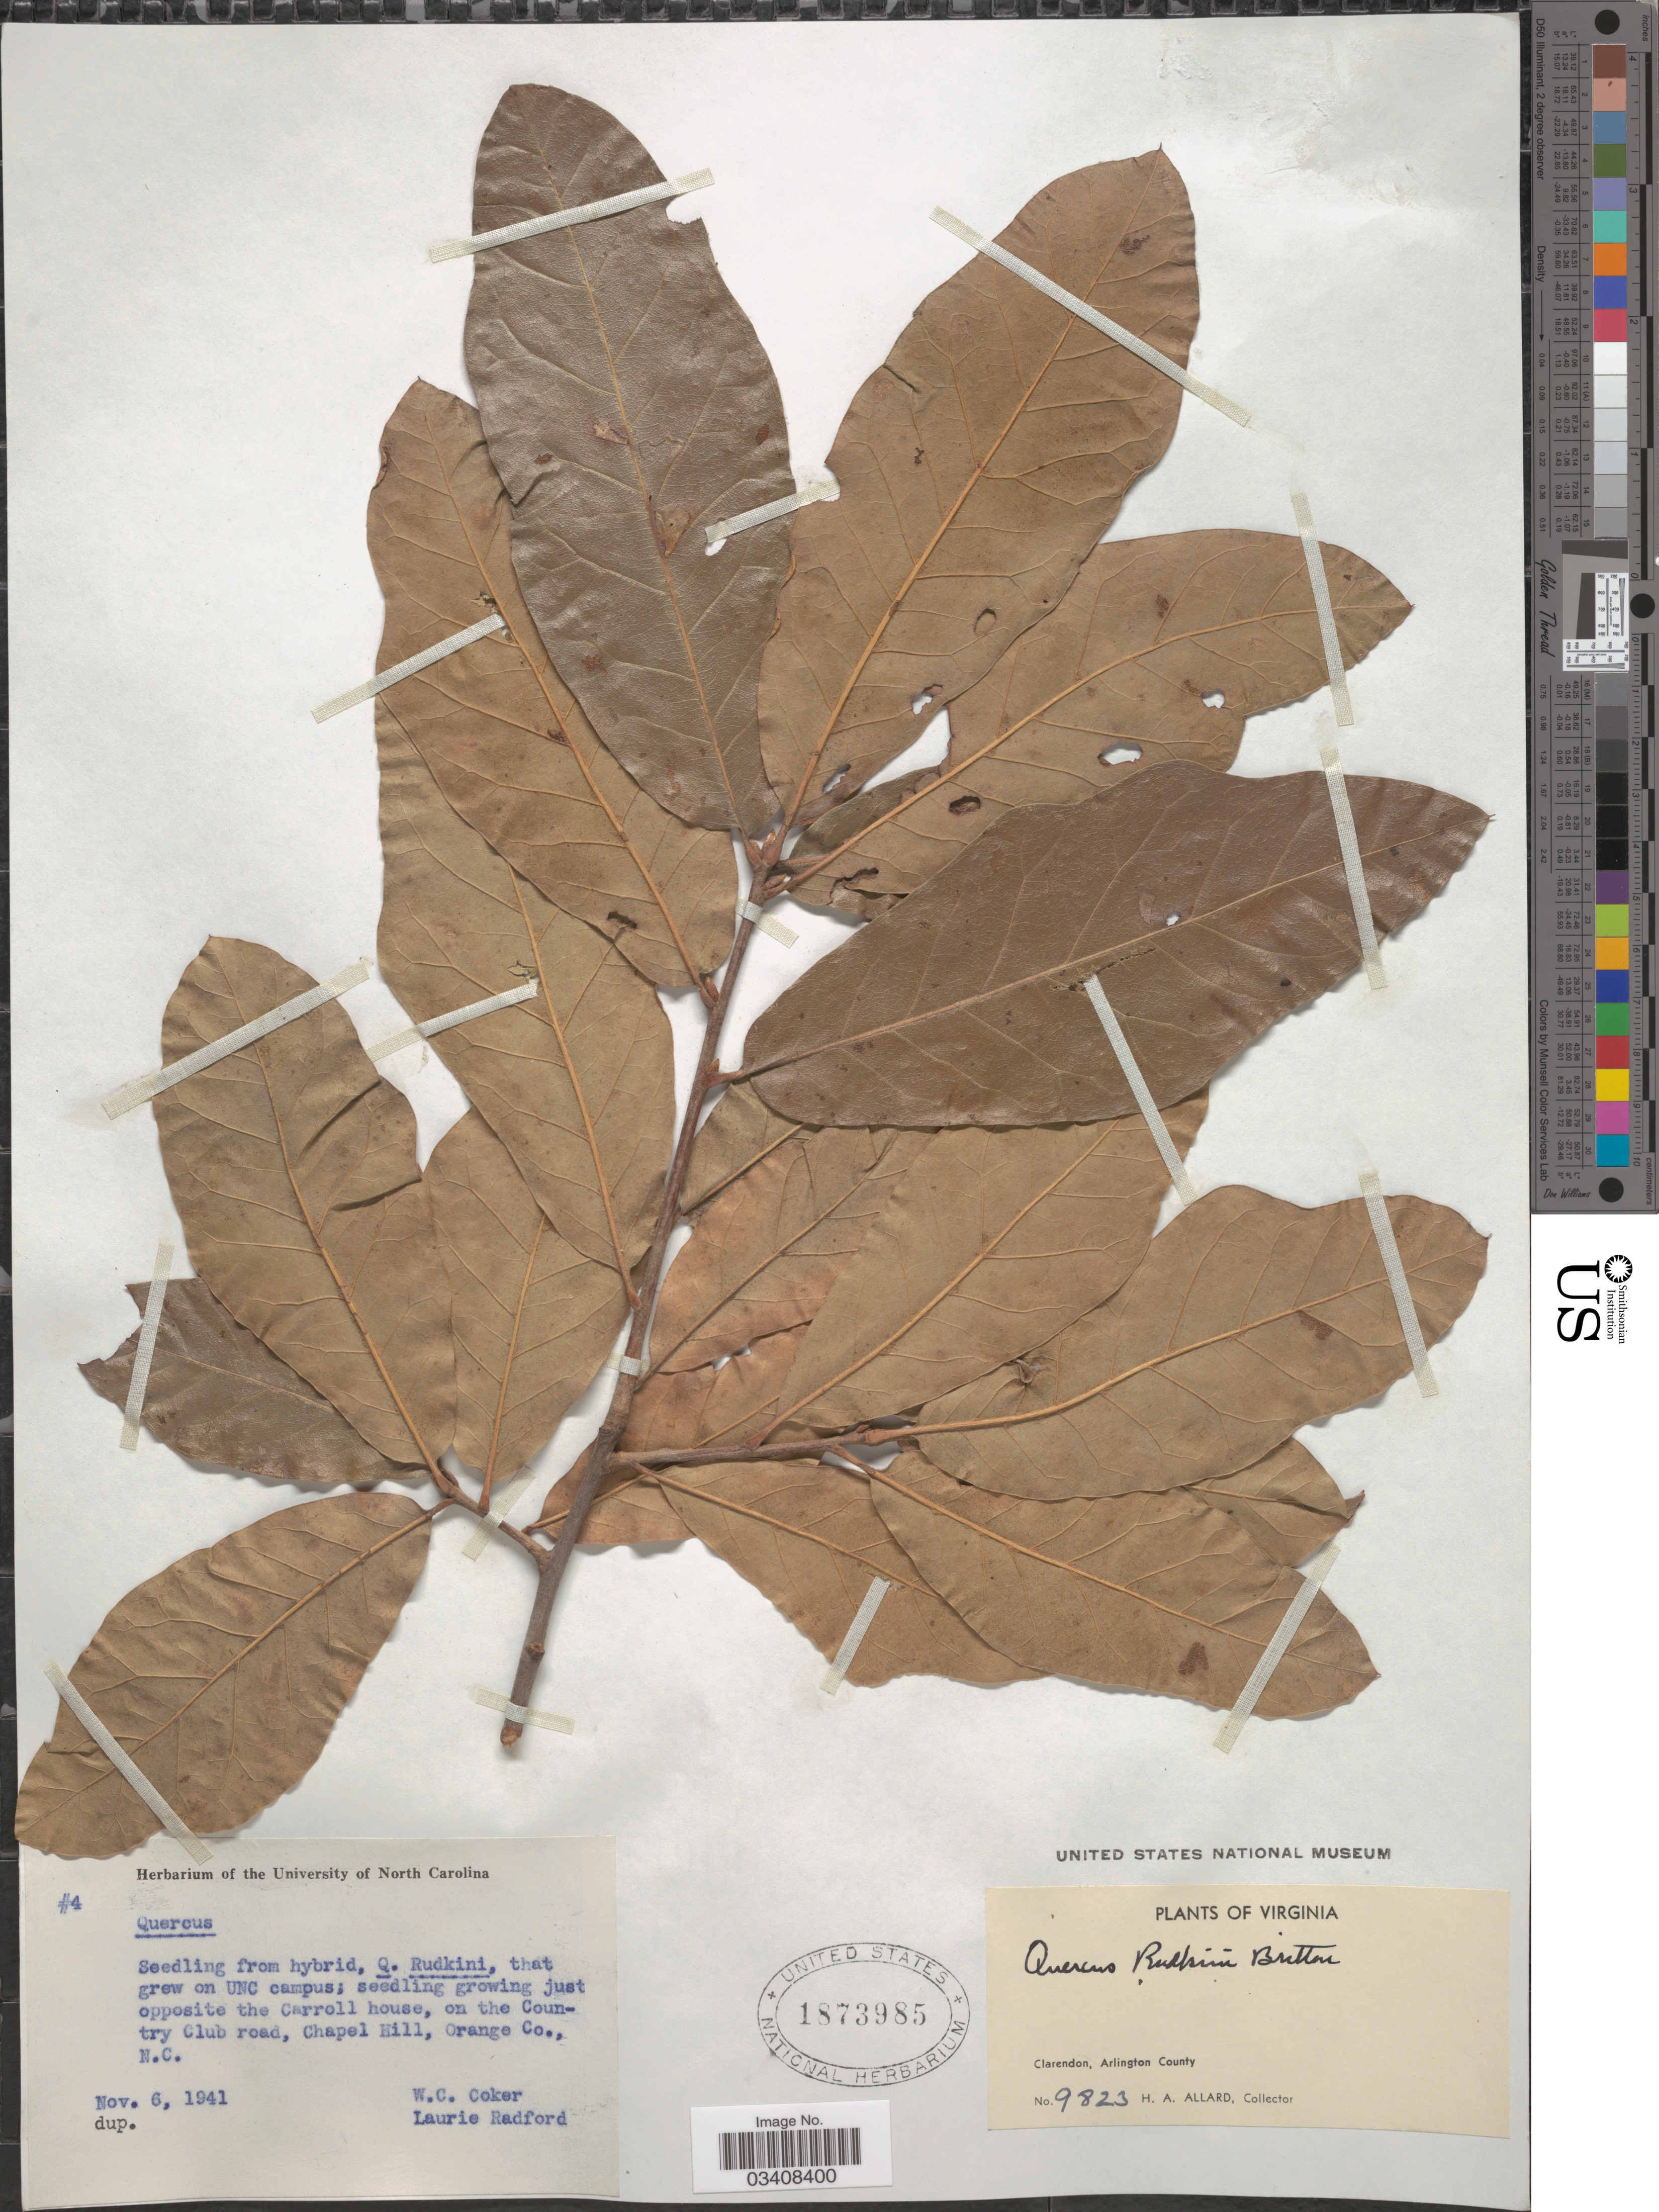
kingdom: Plantae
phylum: Tracheophyta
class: Magnoliopsida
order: Fagales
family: Fagaceae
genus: Quercus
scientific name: Quercus x rudkinii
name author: Britton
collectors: W. Coker & L. Radford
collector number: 4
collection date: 1941-11-06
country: United States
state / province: North Carolina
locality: Seedling growing just opposite the Carroll house, on the Country Club road, Chapel Hill, Orange Co.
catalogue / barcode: US 1873985